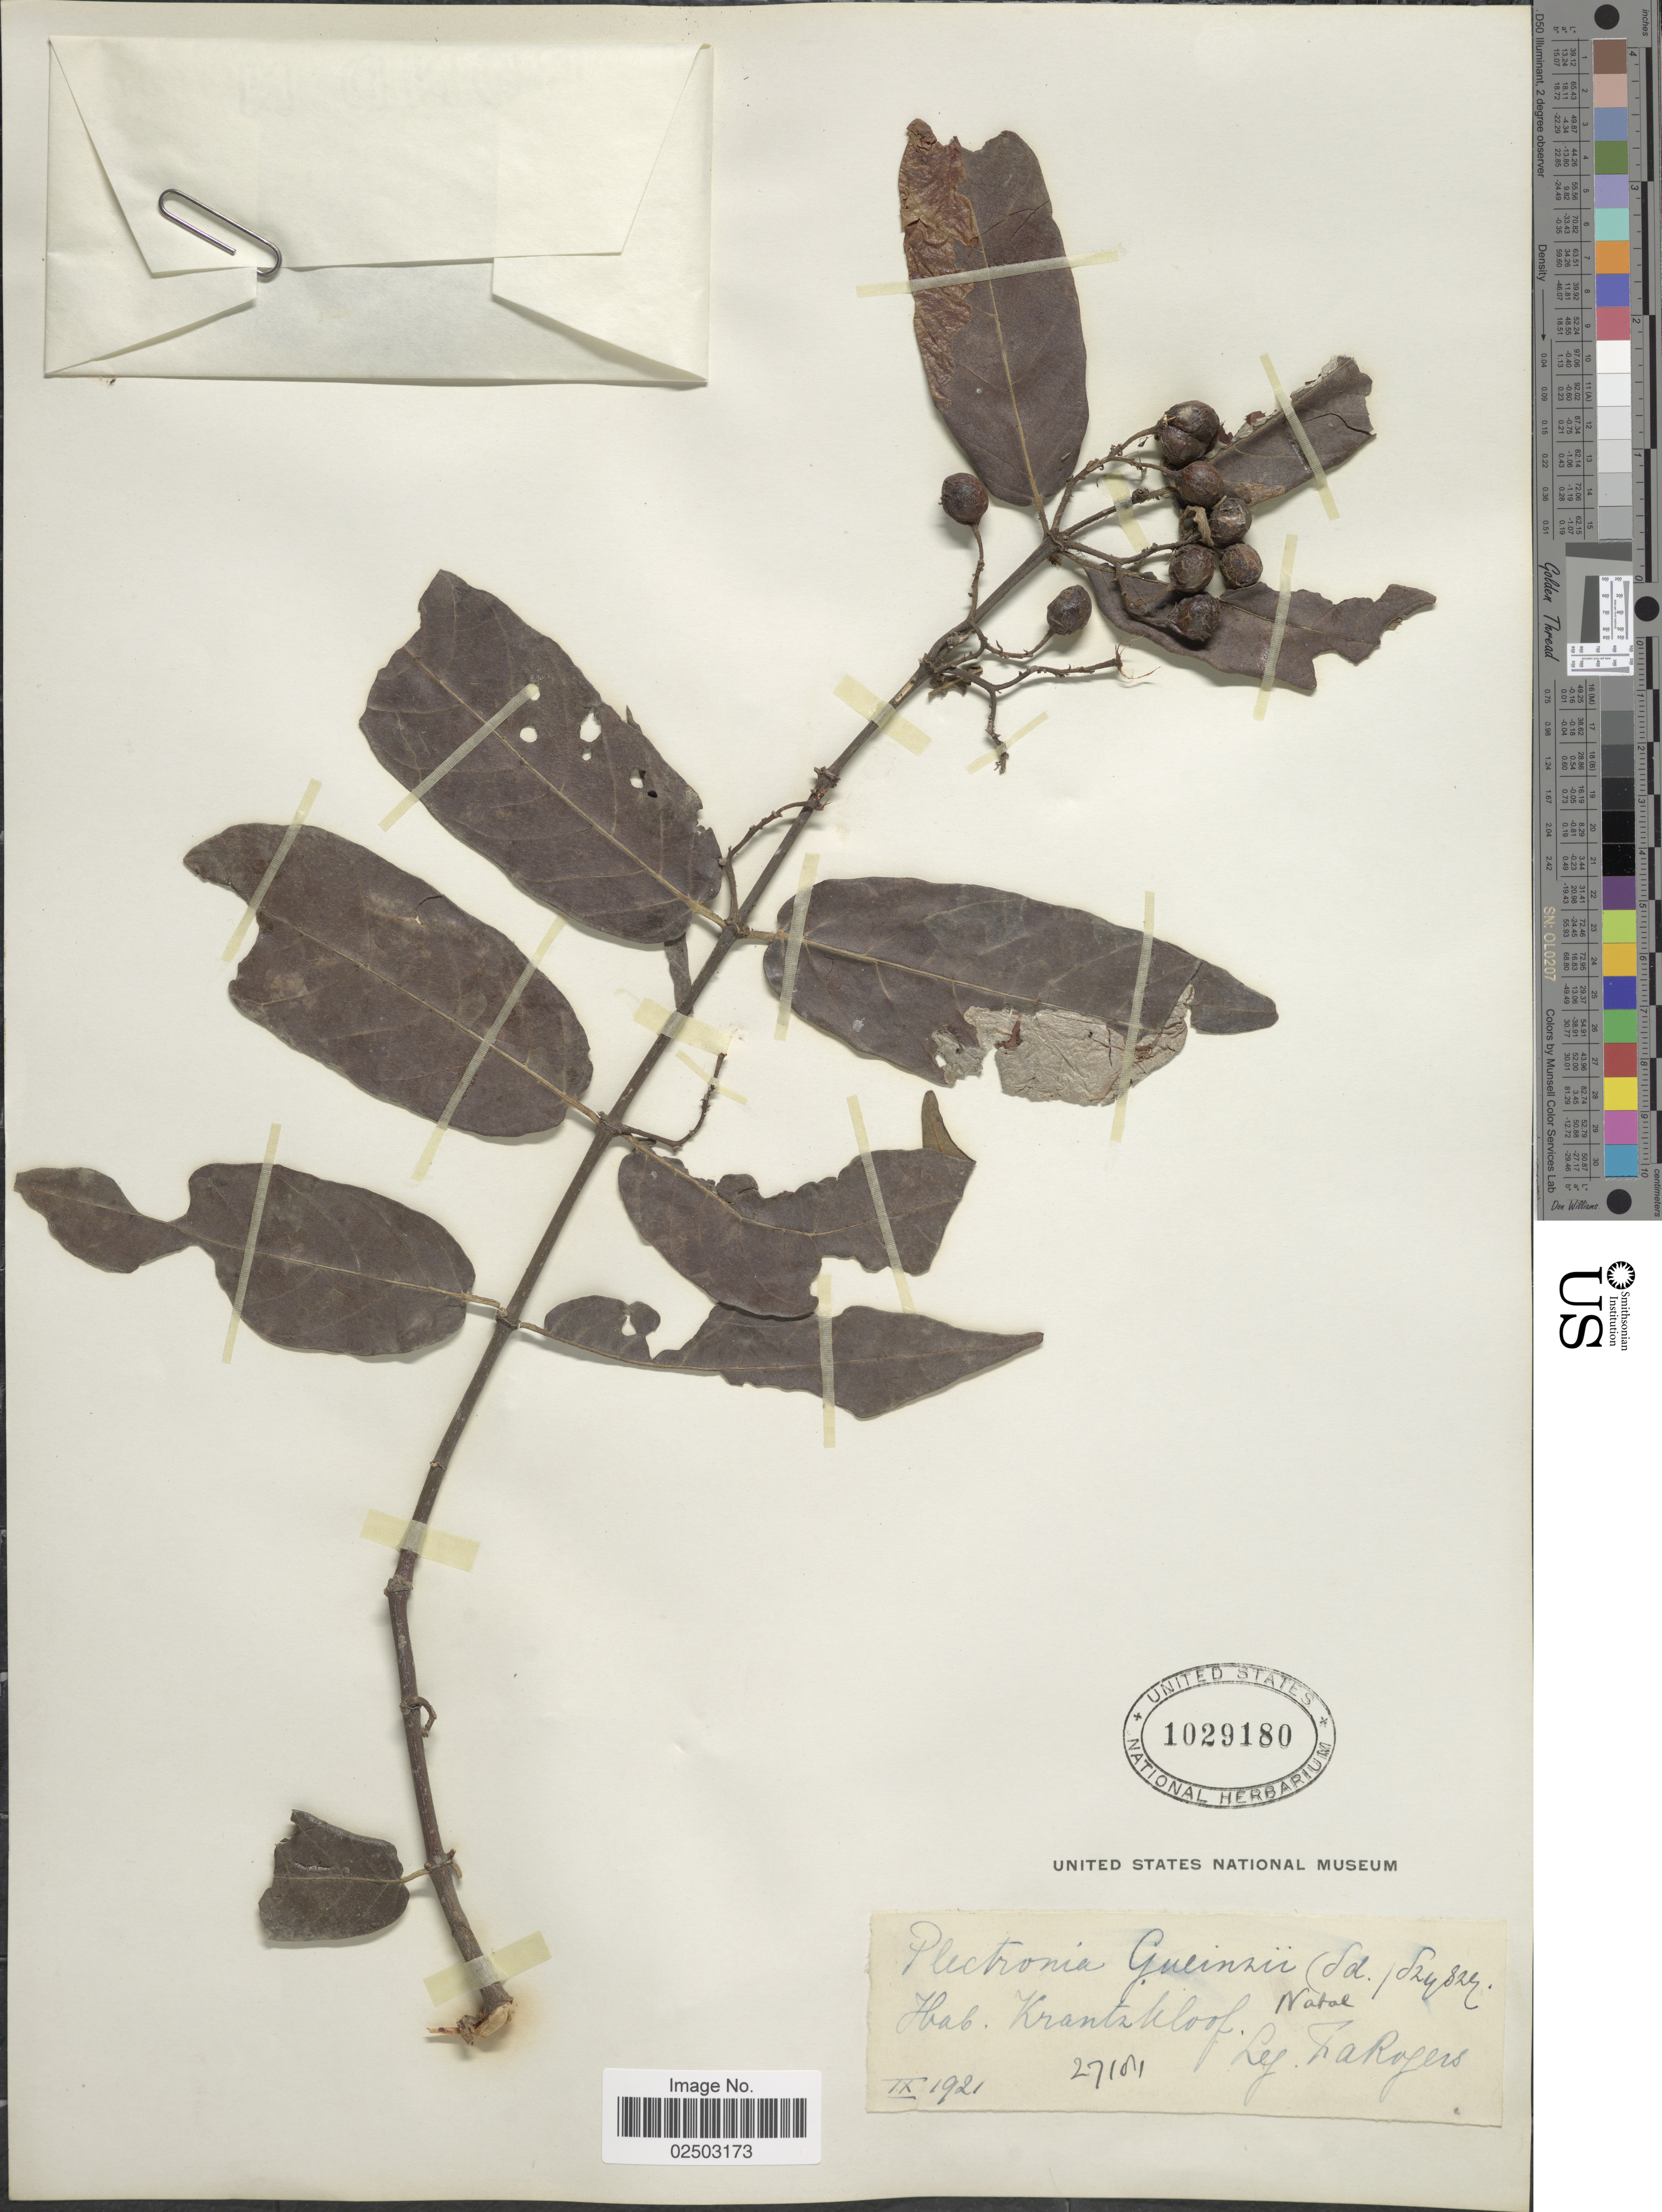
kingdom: Plantae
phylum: Tracheophyta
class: Magnoliopsida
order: Gentianales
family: Rubiaceae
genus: Canthium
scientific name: Canthium gueinzii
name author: Sond.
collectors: F. A. Rogers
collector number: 27181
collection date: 1921-09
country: South Africa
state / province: KwaZulu-Natal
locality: Natal, Krantzkloof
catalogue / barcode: US 1029180